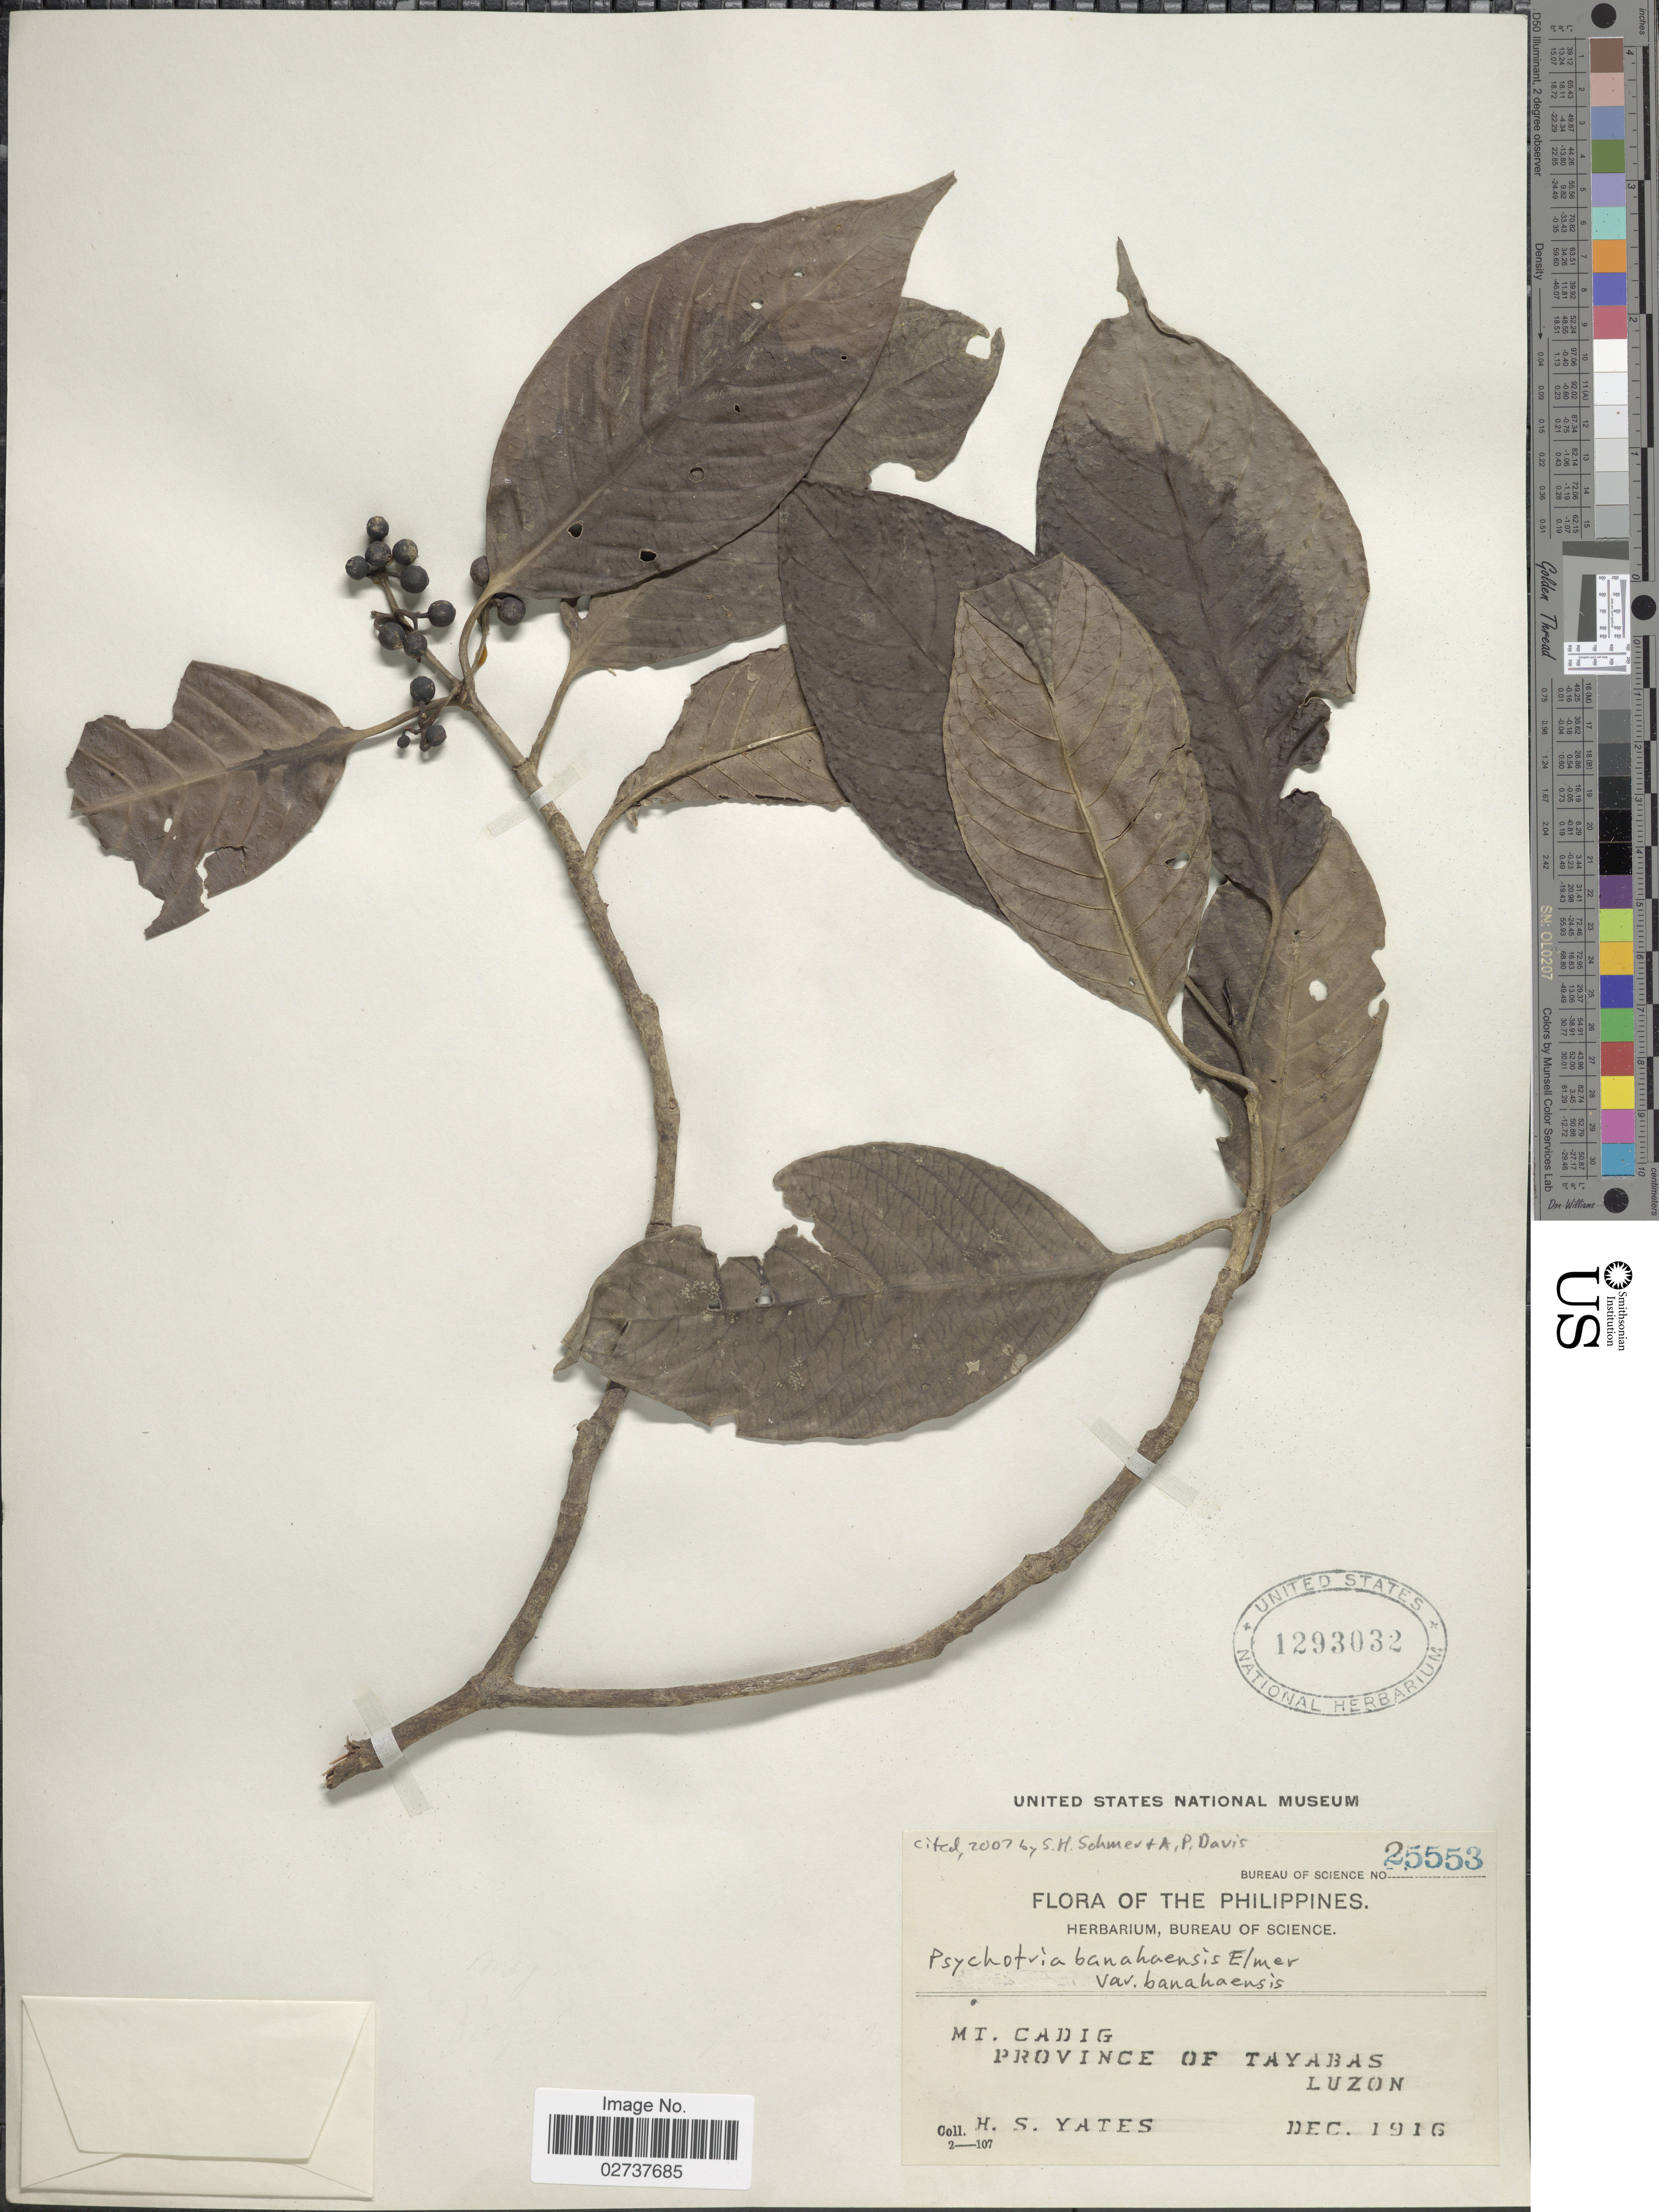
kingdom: Plantae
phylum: Tracheophyta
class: Magnoliopsida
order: Gentianales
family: Rubiaceae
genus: Psychotria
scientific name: Psychotria banahaensis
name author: Elmer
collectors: H. S. Yates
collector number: Bureau of Science 25553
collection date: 1916-12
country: Philippines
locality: Mt. Cadig Province of Tayabas, Luzon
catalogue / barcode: US 1293032